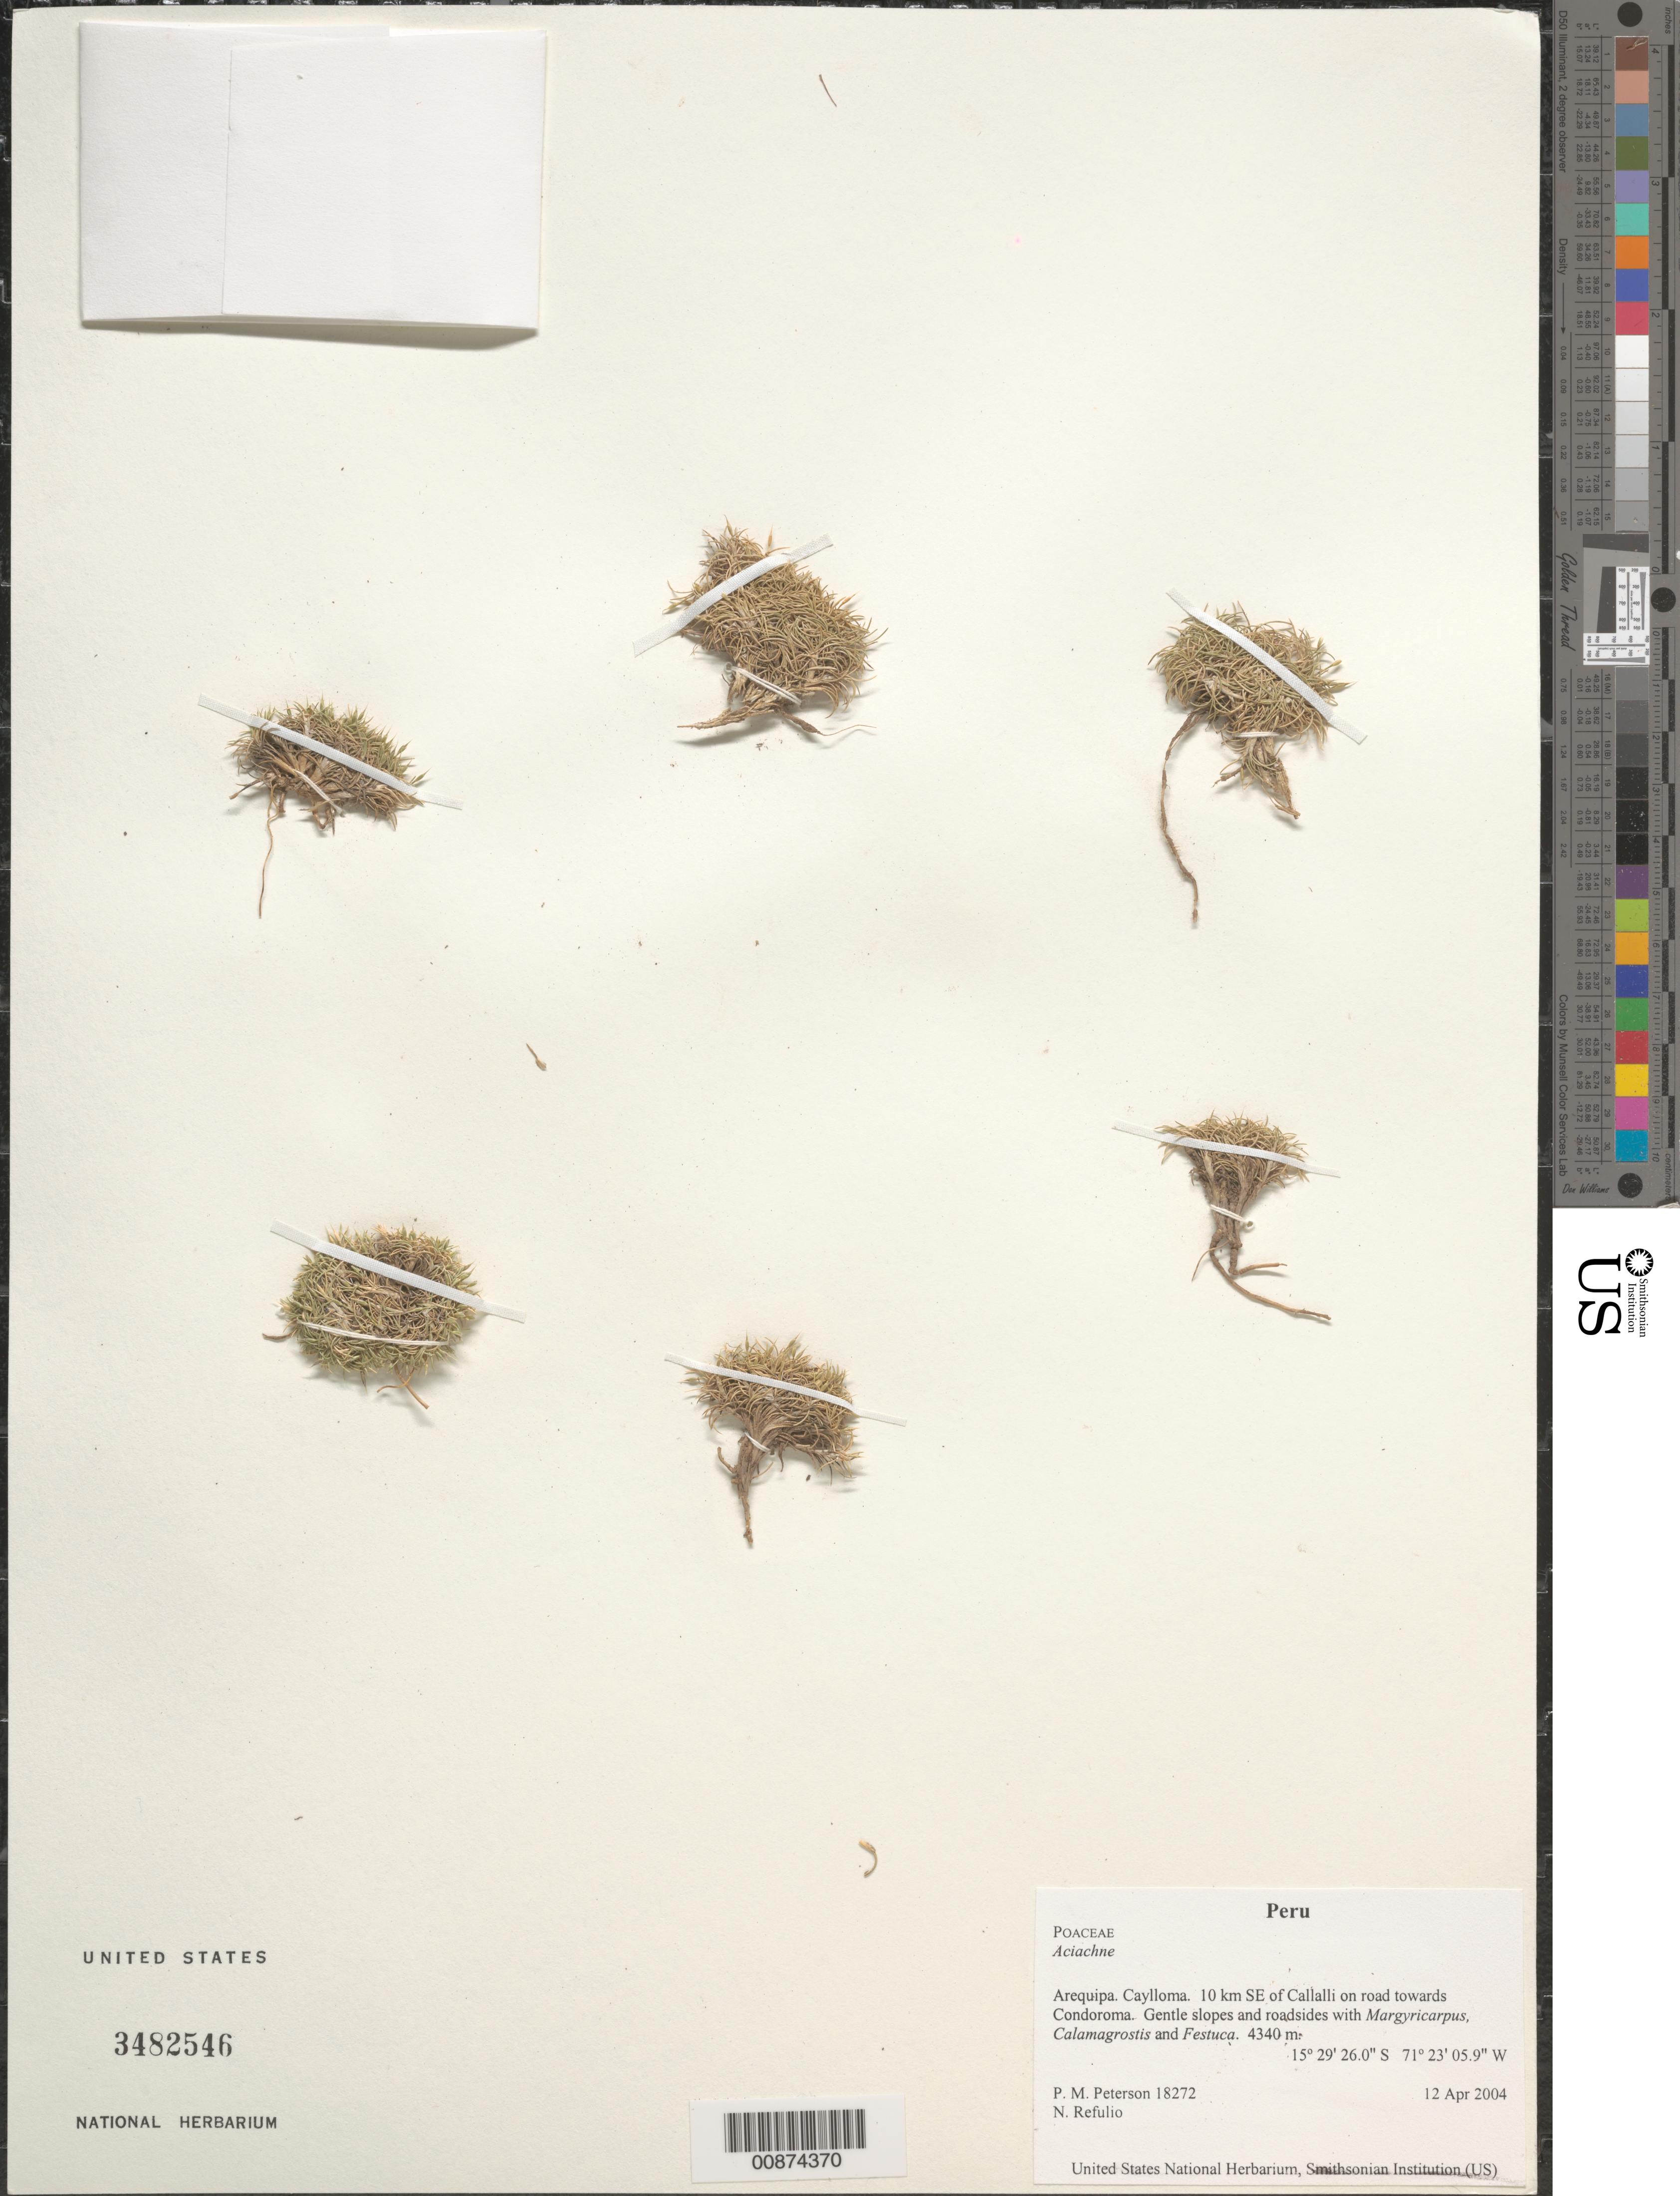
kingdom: Plantae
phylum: Tracheophyta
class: Liliopsida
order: Poales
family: Poaceae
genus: Aciachne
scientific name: Aciachne sp.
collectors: P. M. Peterson & N. Refulio-Rodríguez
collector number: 18272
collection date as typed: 12 Apr 2004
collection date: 2004-04-12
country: Peru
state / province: Arequipa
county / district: Caylloma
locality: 10 km SE of Callalli on road towards Condoroma. Gentle slopes and roadsides with Margyricarpus, Calamagrostis and Festuca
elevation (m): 4340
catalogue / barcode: US 3482546